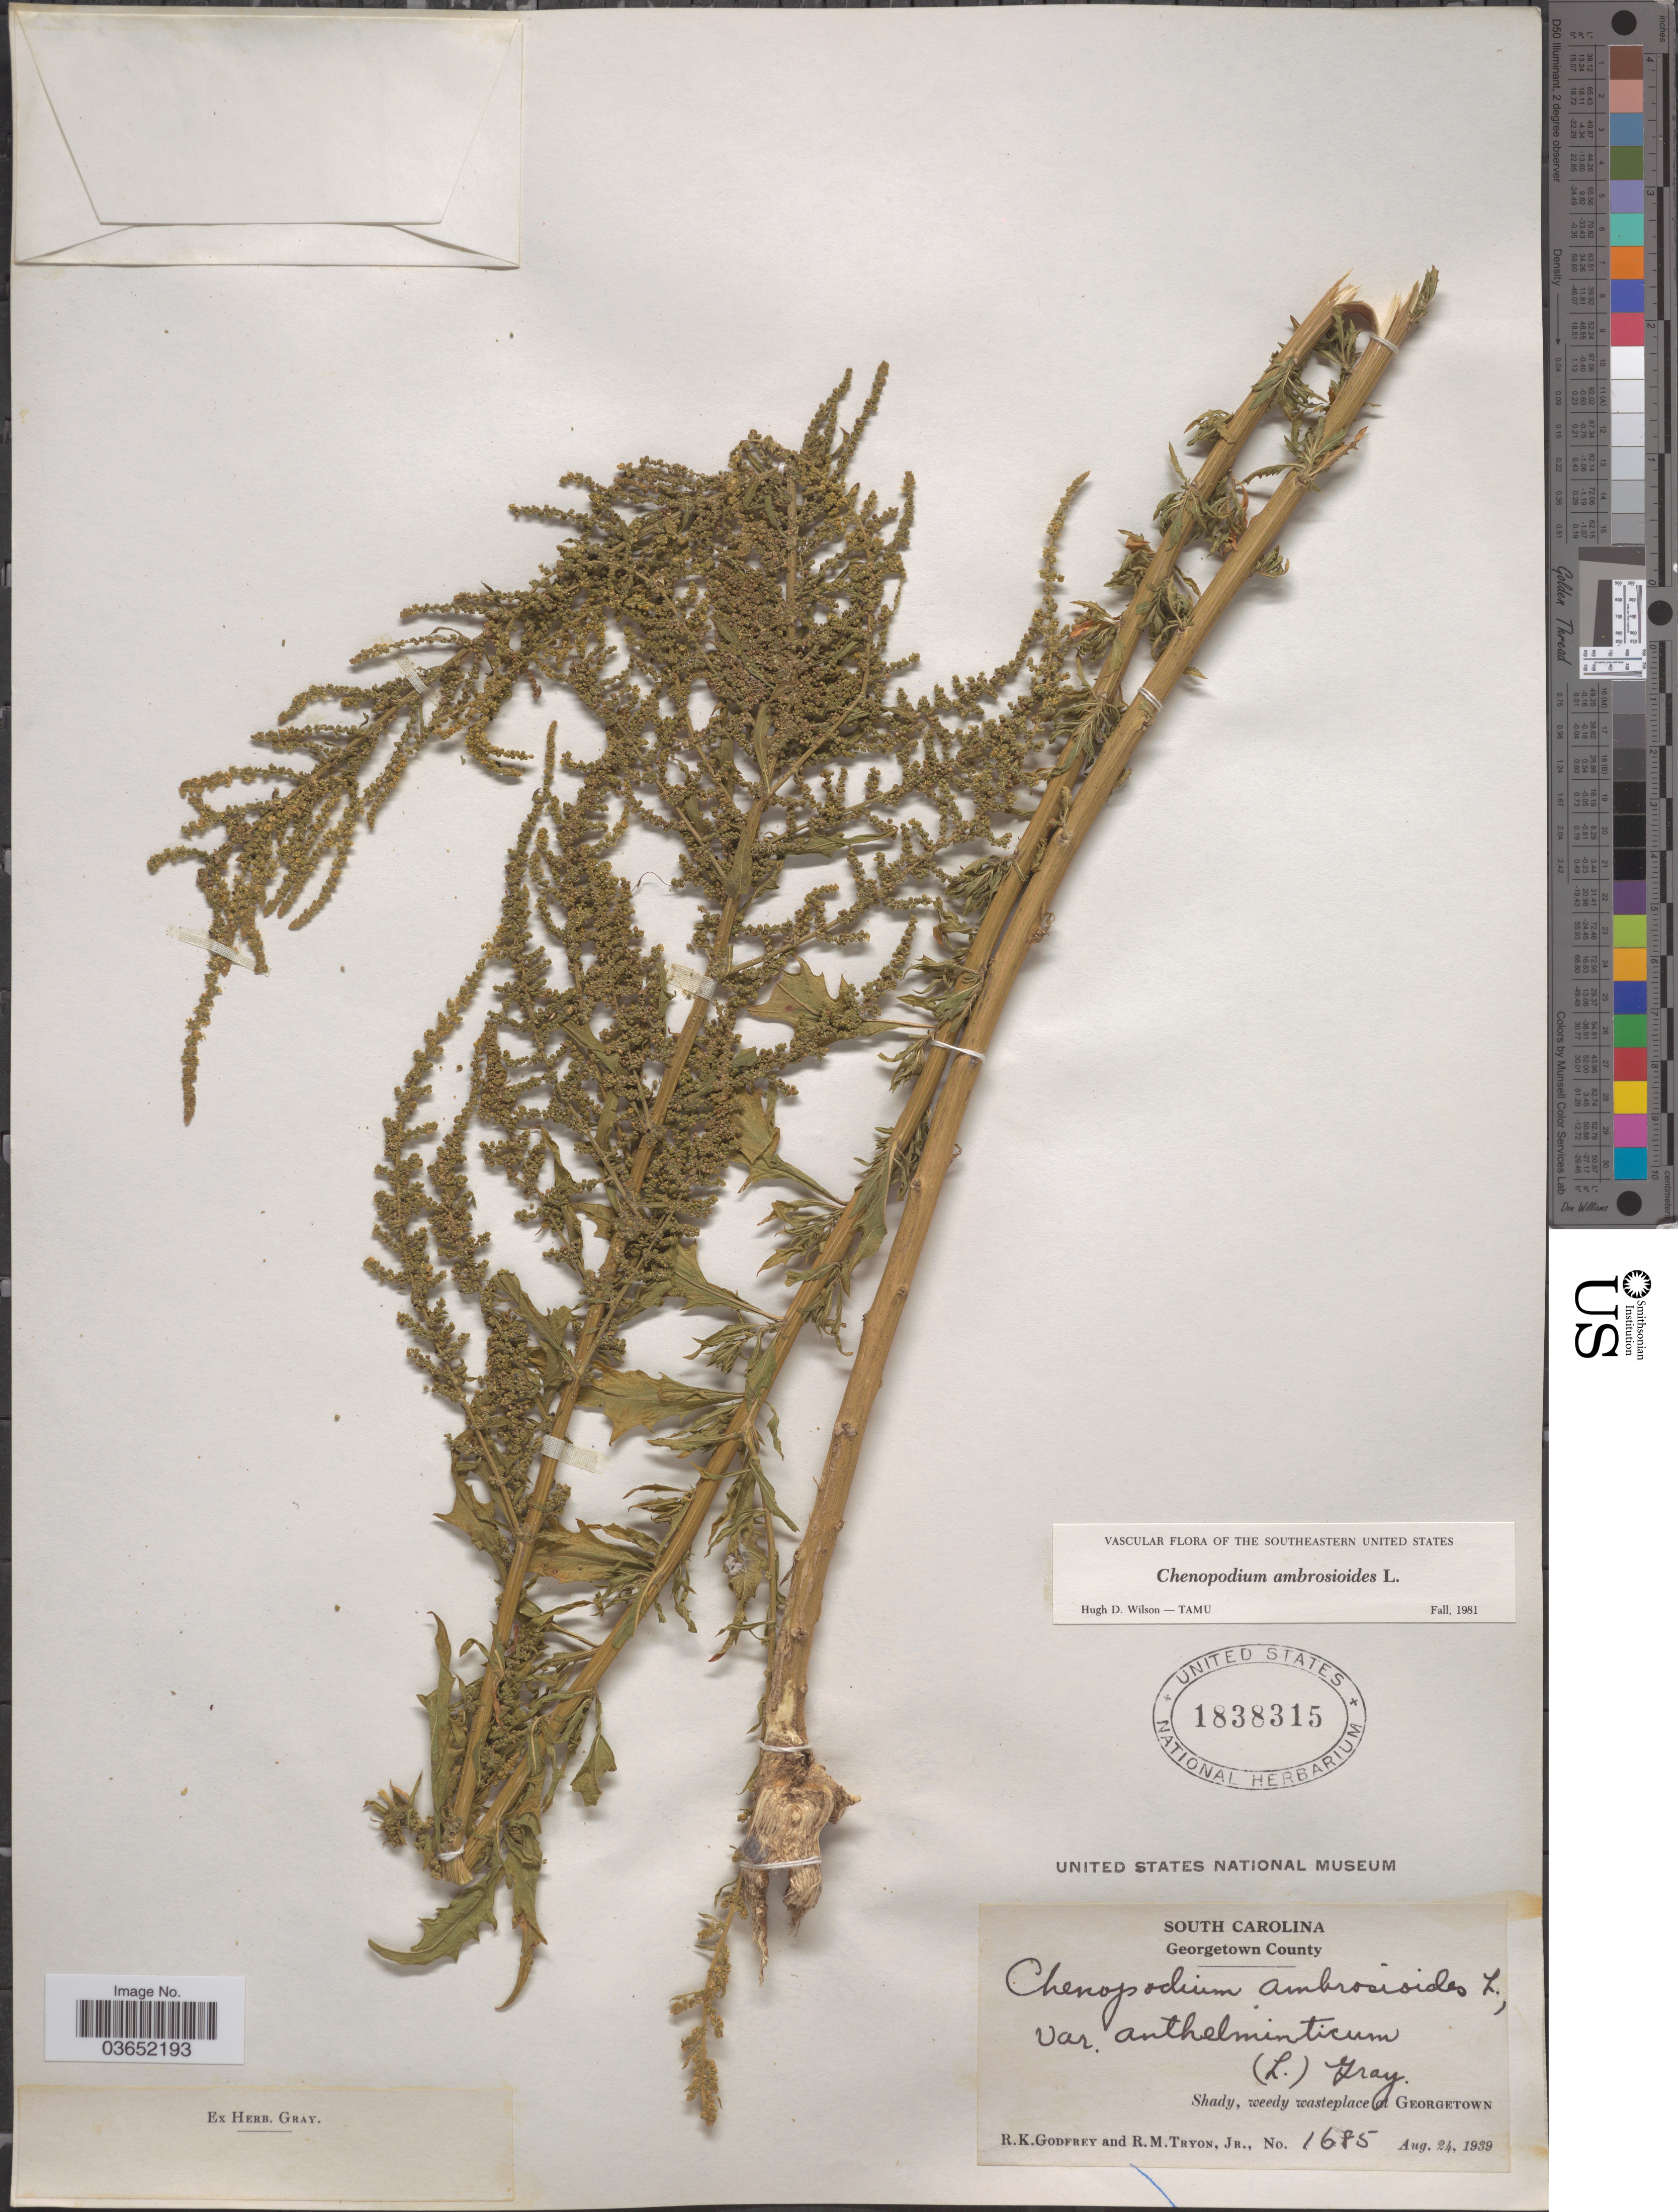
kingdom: Plantae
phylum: Tracheophyta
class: Magnoliopsida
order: Caryophyllales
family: Amaranthaceae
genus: Chenopodium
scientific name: Chenopodium ambrosioides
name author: L.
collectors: R. K. Godfrey & R. Tryon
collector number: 1685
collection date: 1939-08-24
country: United States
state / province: South Carolina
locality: Georgetown County. Shady, weedy wasteplace at Georgetown.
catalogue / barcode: US 1838315